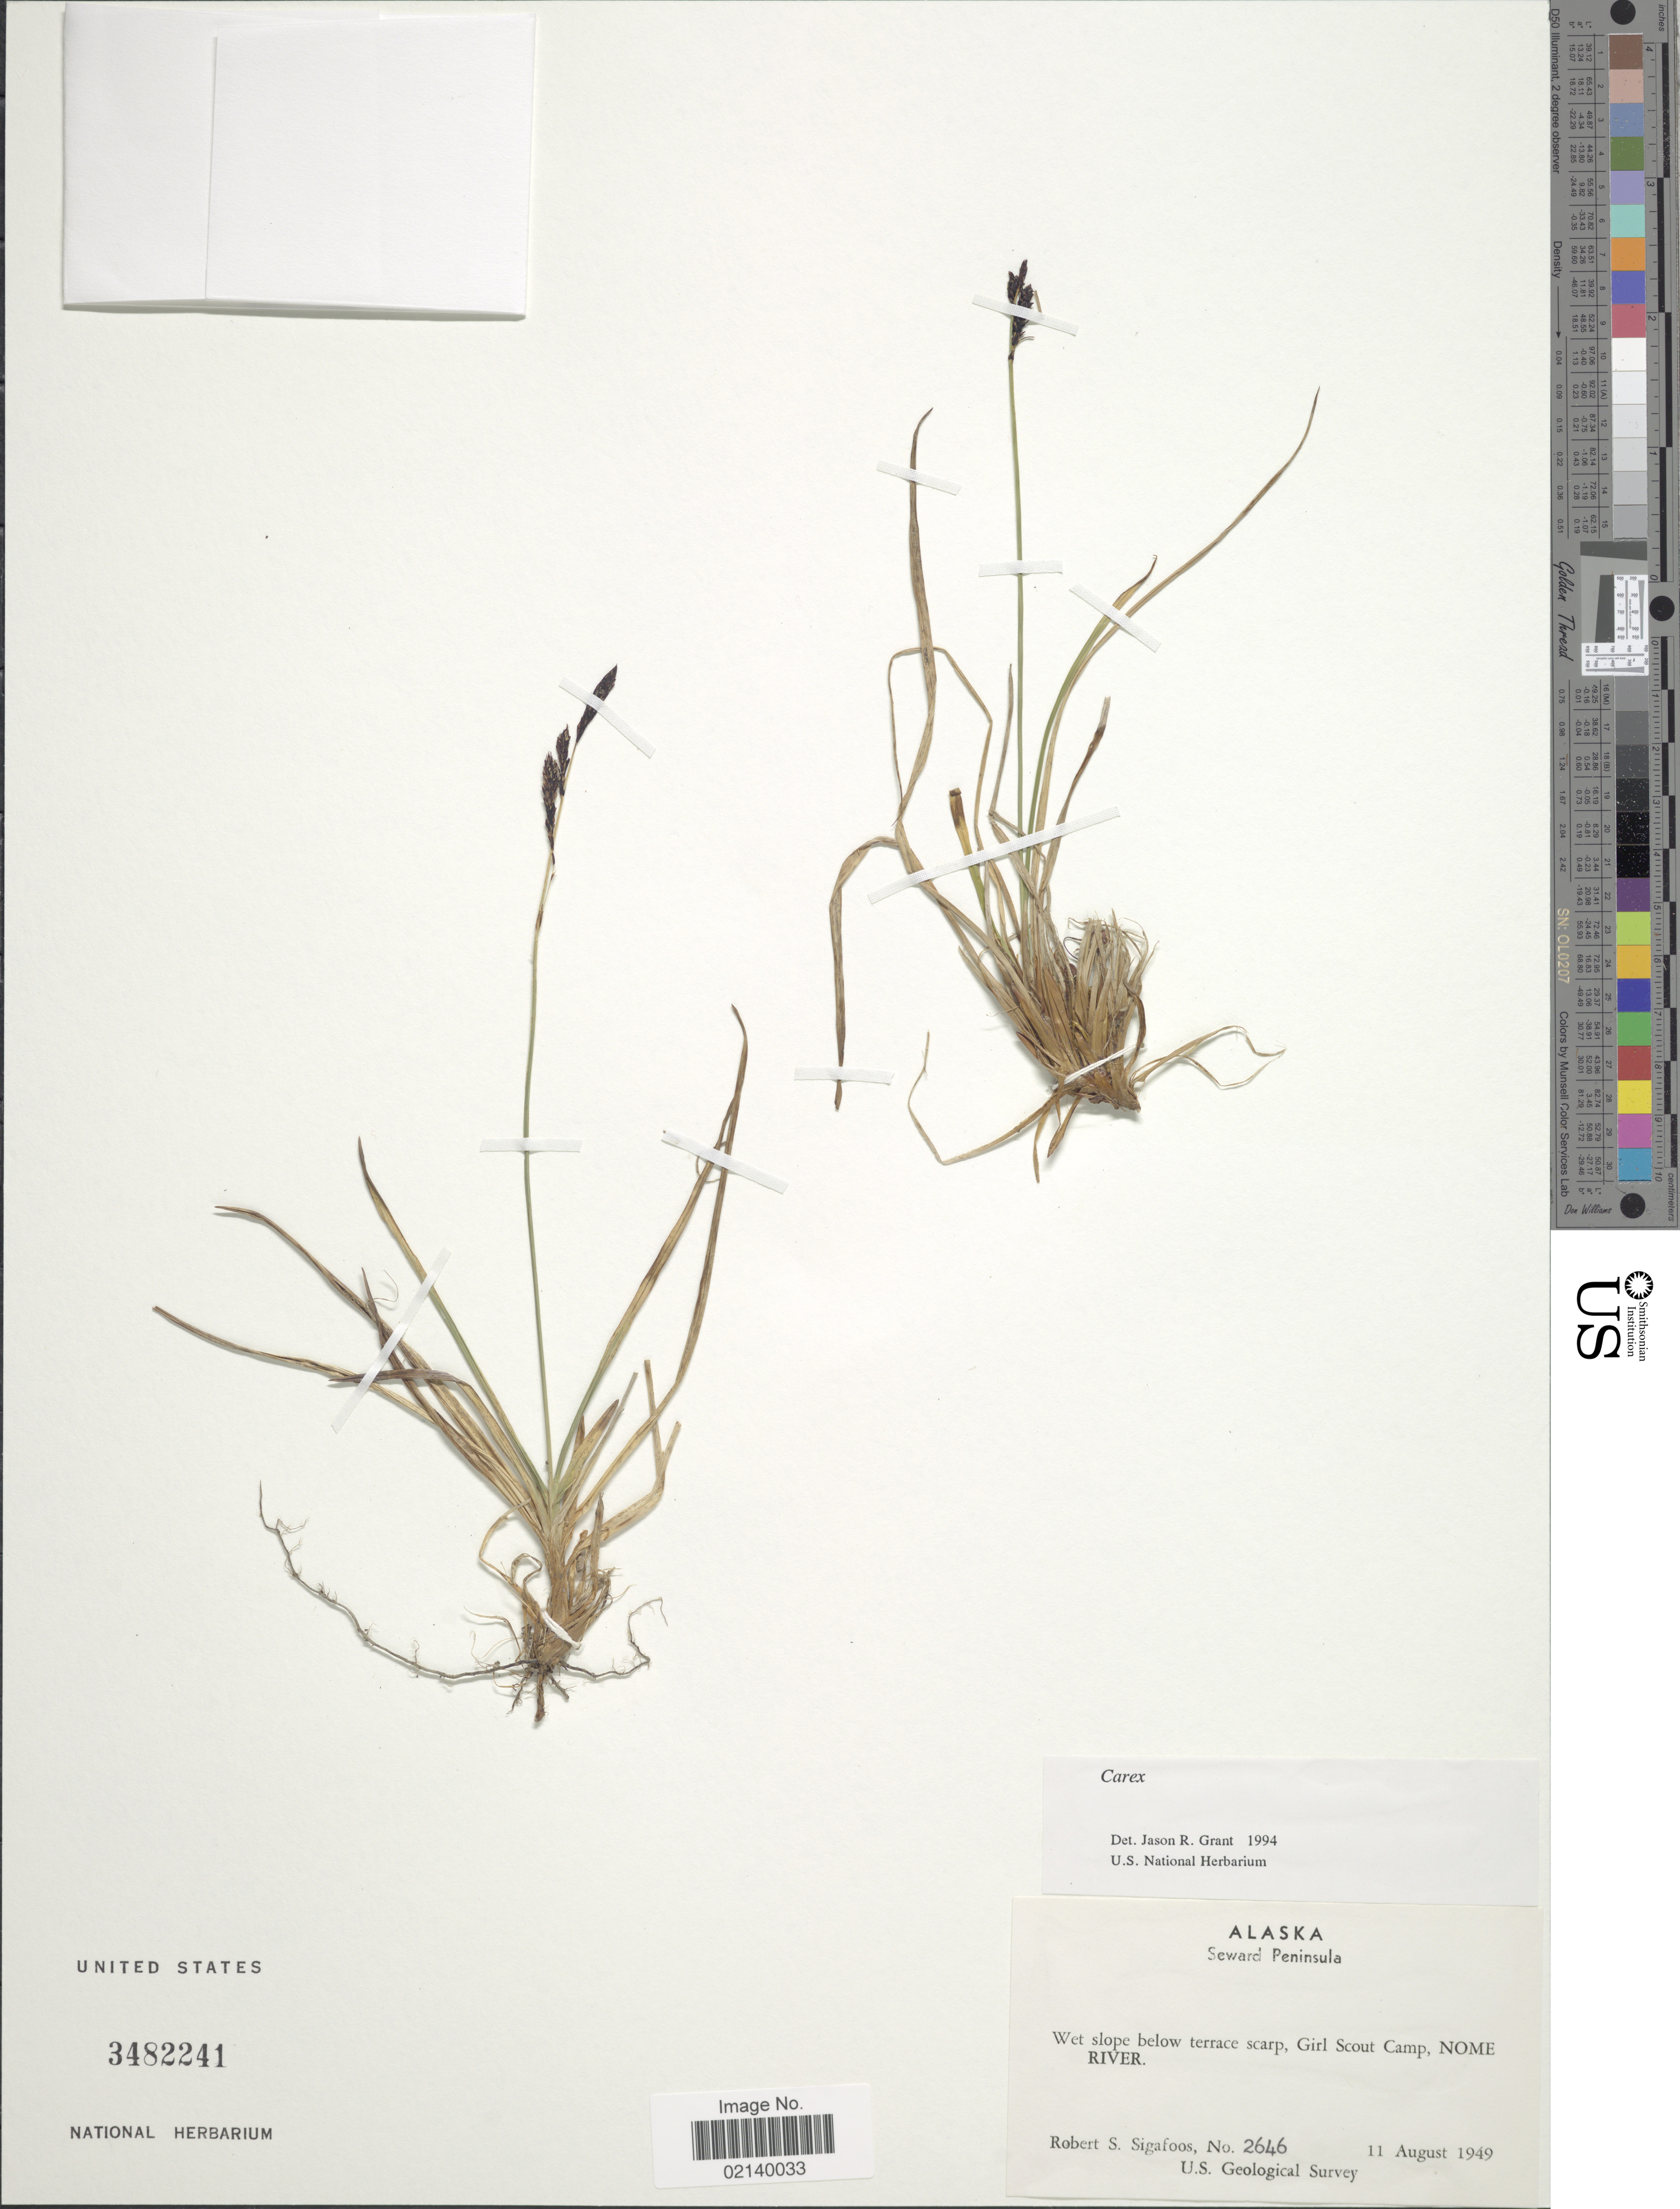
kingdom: Plantae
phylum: Tracheophyta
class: Liliopsida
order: Poales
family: Cyperaceae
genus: Carex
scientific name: Carex sp.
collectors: R. Sigafoos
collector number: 2646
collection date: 1949-08-11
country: United States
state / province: Alaska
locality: Seward Peninsula, wet slope below terrace scarp, Girl Scout Camp, Nome River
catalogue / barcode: US 3482241